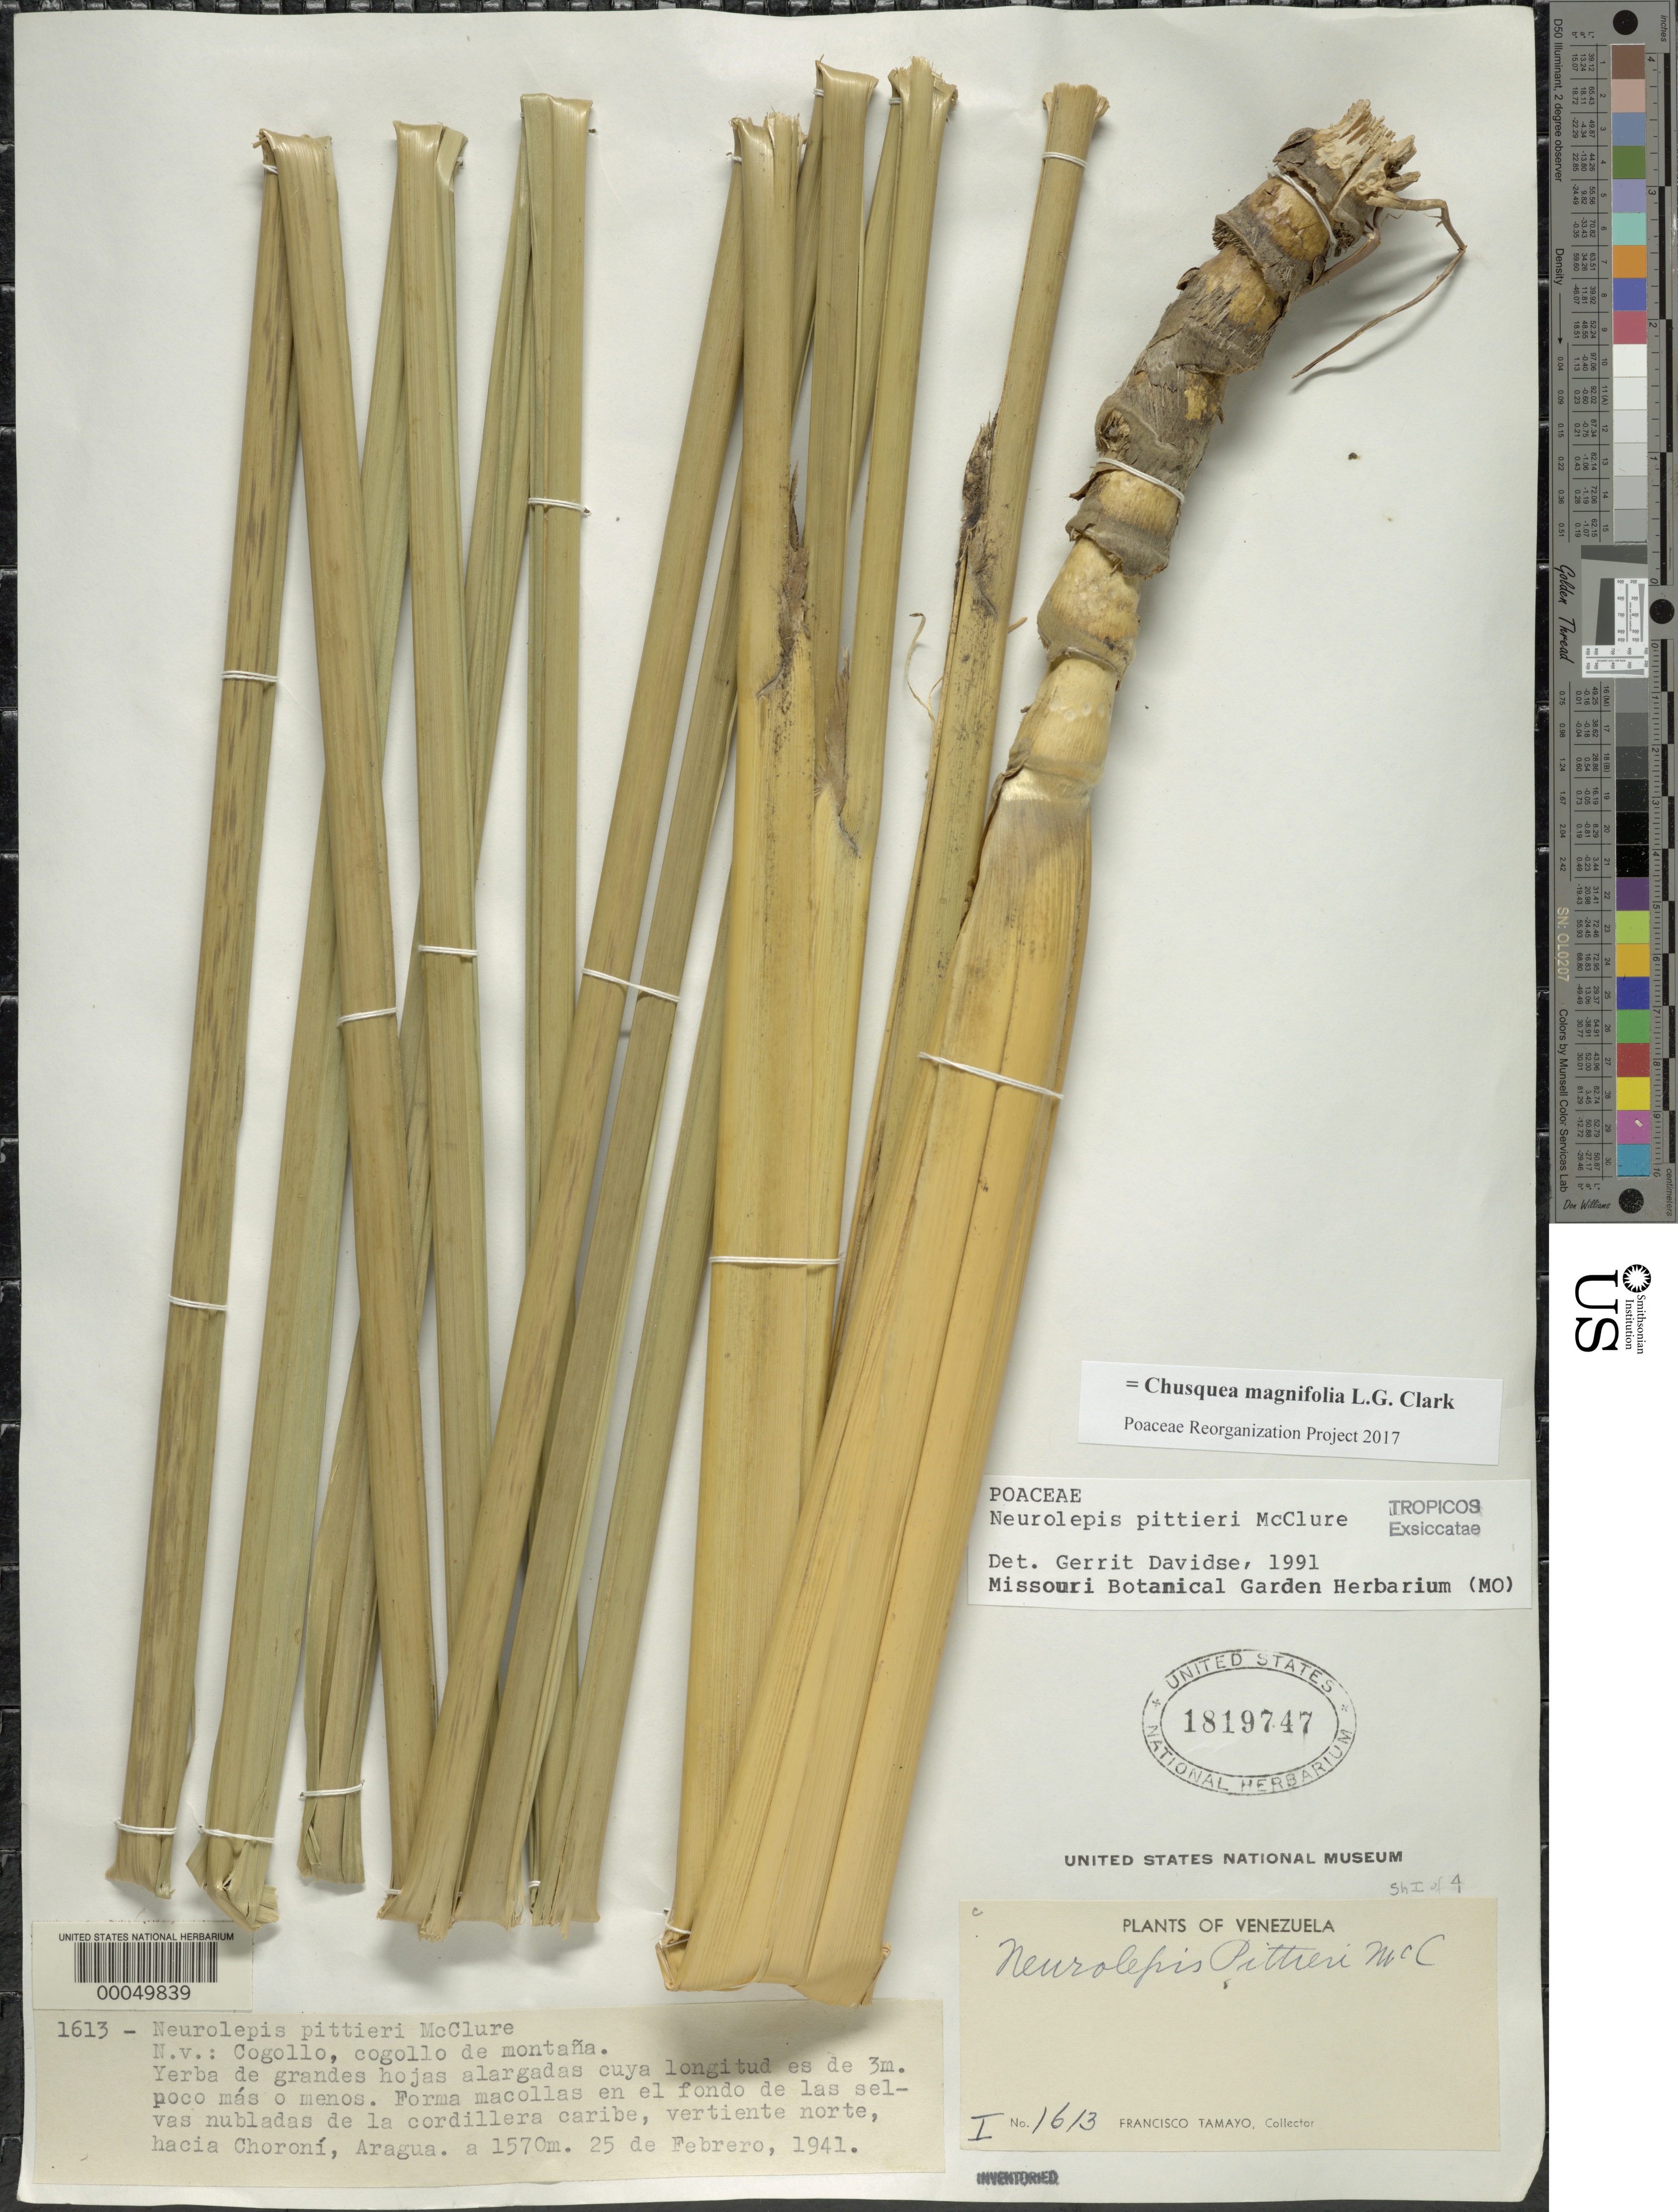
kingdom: Plantae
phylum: Tracheophyta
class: Liliopsida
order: Poales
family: Poaceae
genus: Chusquea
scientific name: Chusquea magnifolia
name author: L.G. Clark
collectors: F. Tamayo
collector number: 1613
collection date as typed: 25 Feb 1941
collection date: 1941-02-25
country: Venezuela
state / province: Aragua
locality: Choroni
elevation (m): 1570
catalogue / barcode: US 1819747